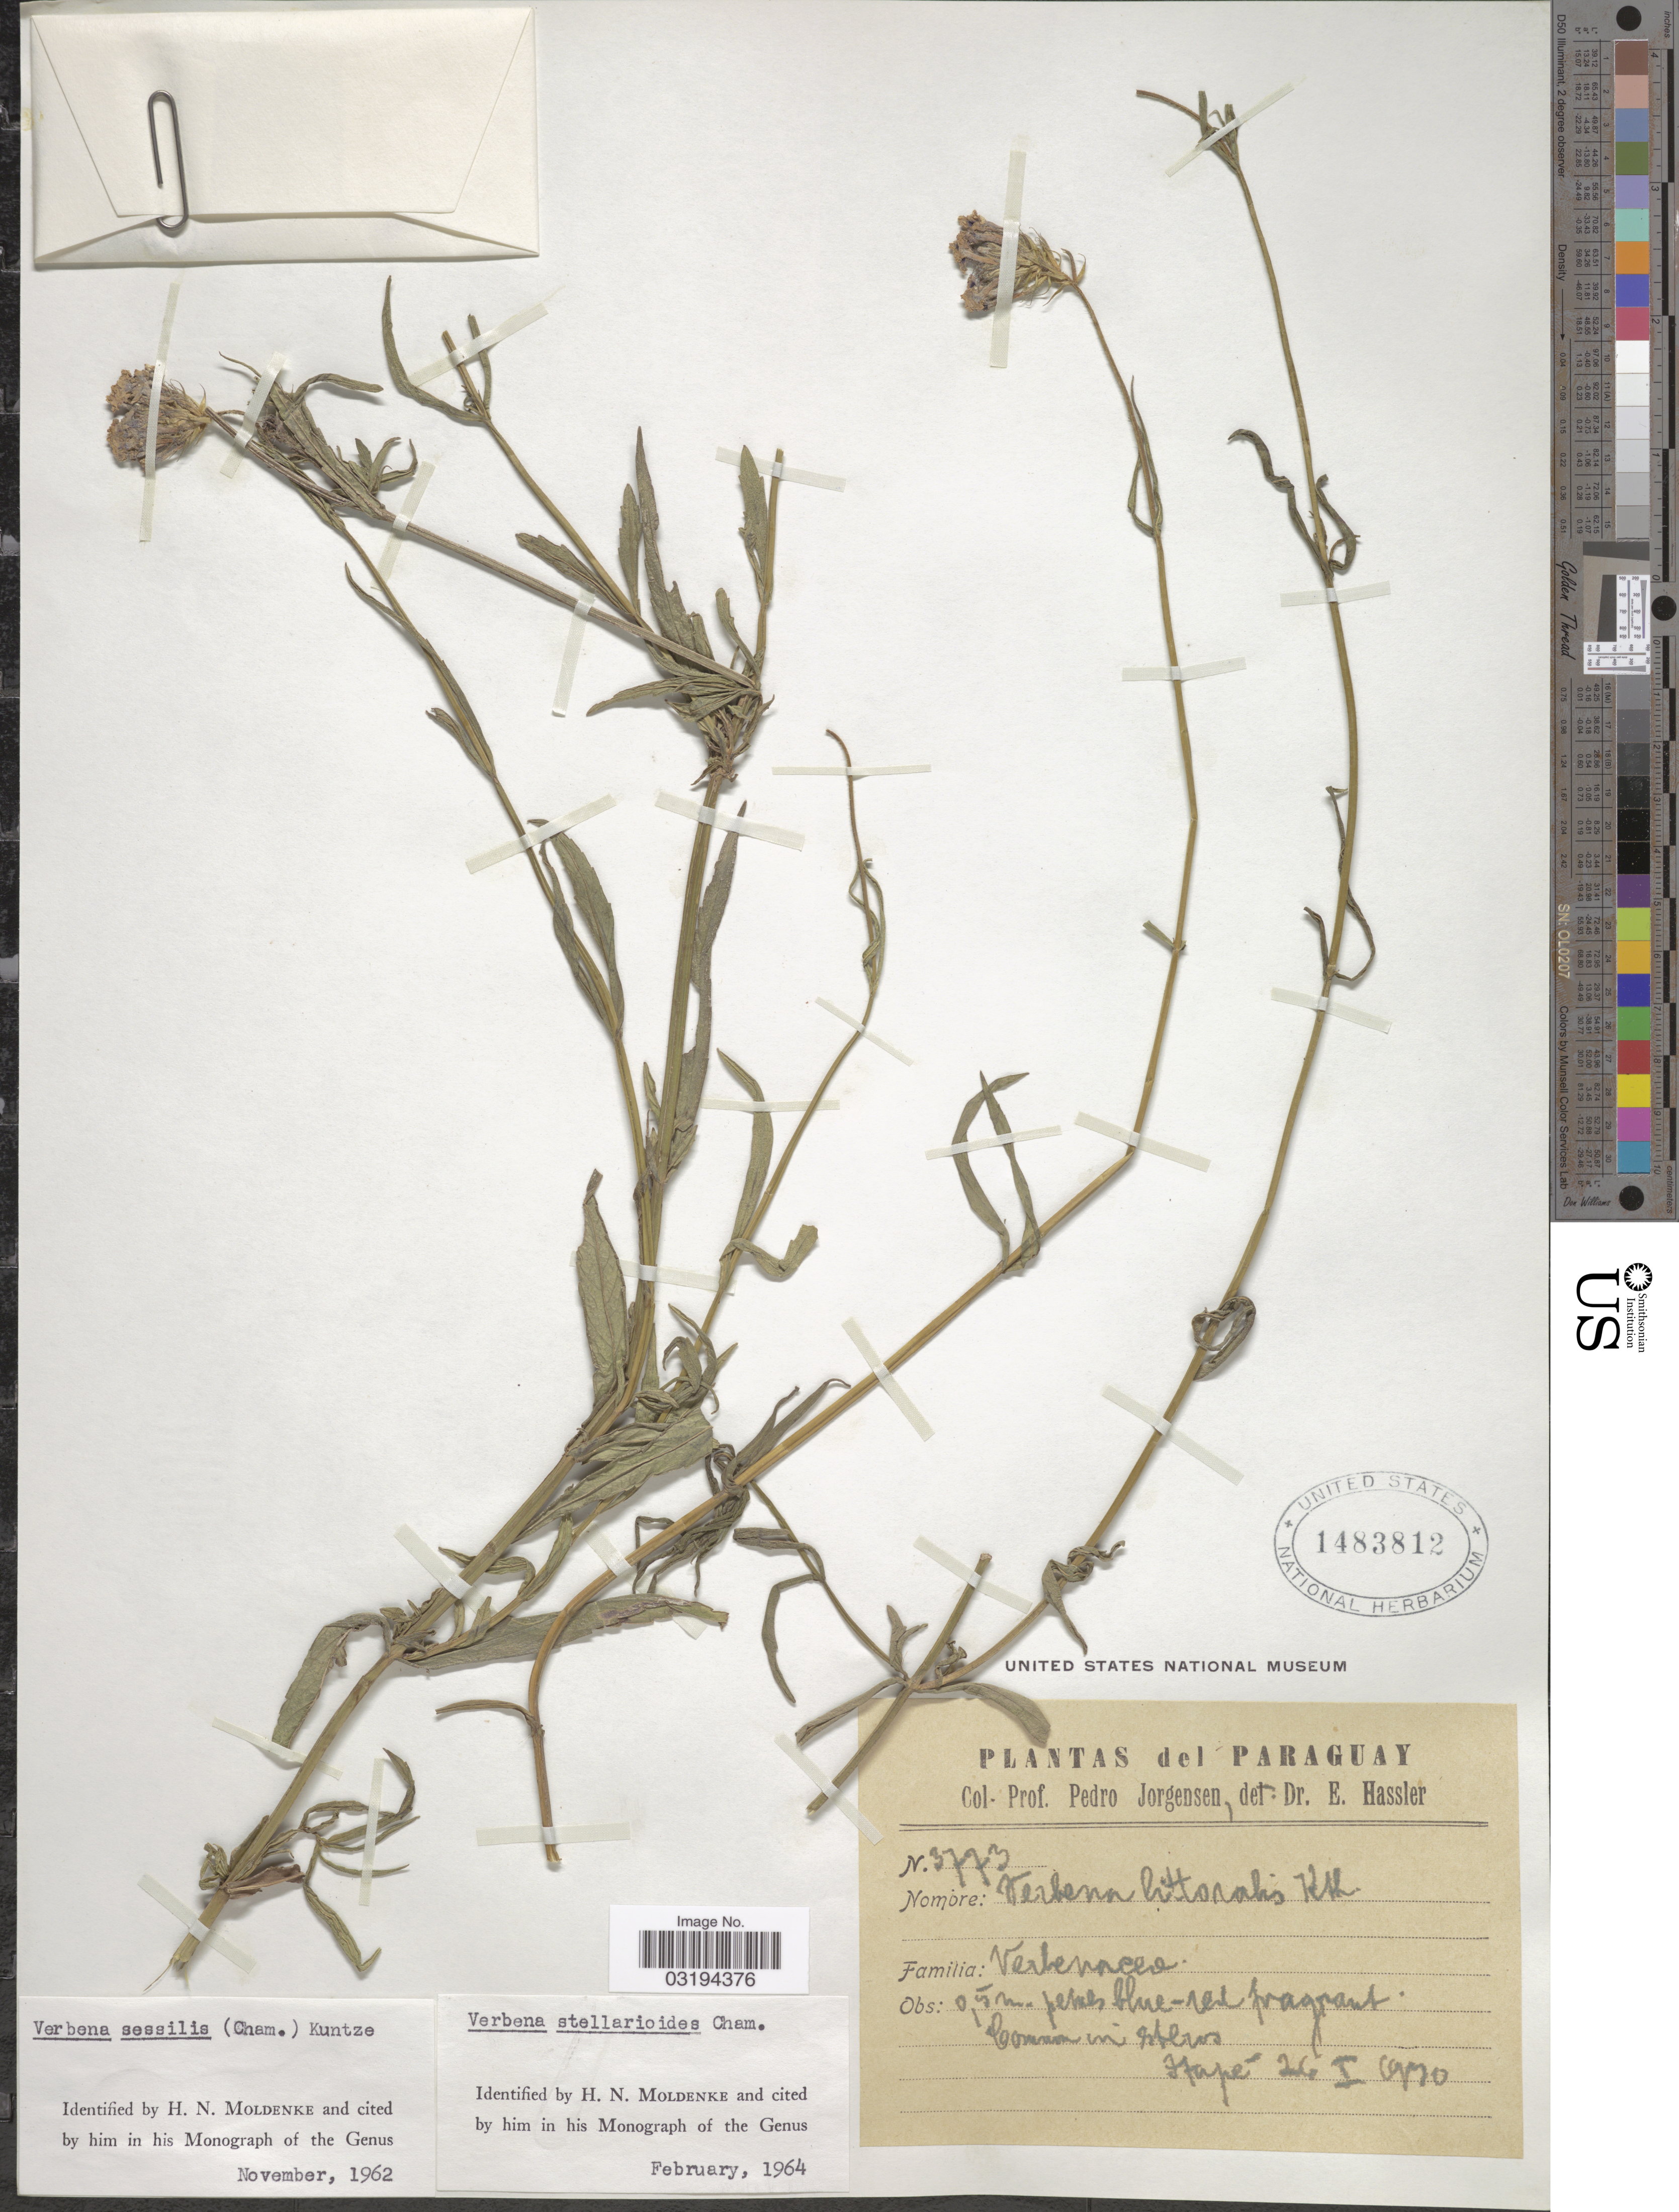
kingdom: Plantae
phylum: Tracheophyta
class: Magnoliopsida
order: Lamiales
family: Verbenaceae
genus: Verbena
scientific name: Verbena stellarioides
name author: Cham.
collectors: P. Jörgensen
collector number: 3773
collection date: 1970-01-26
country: Paraguay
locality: Itape.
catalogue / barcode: US 1483812